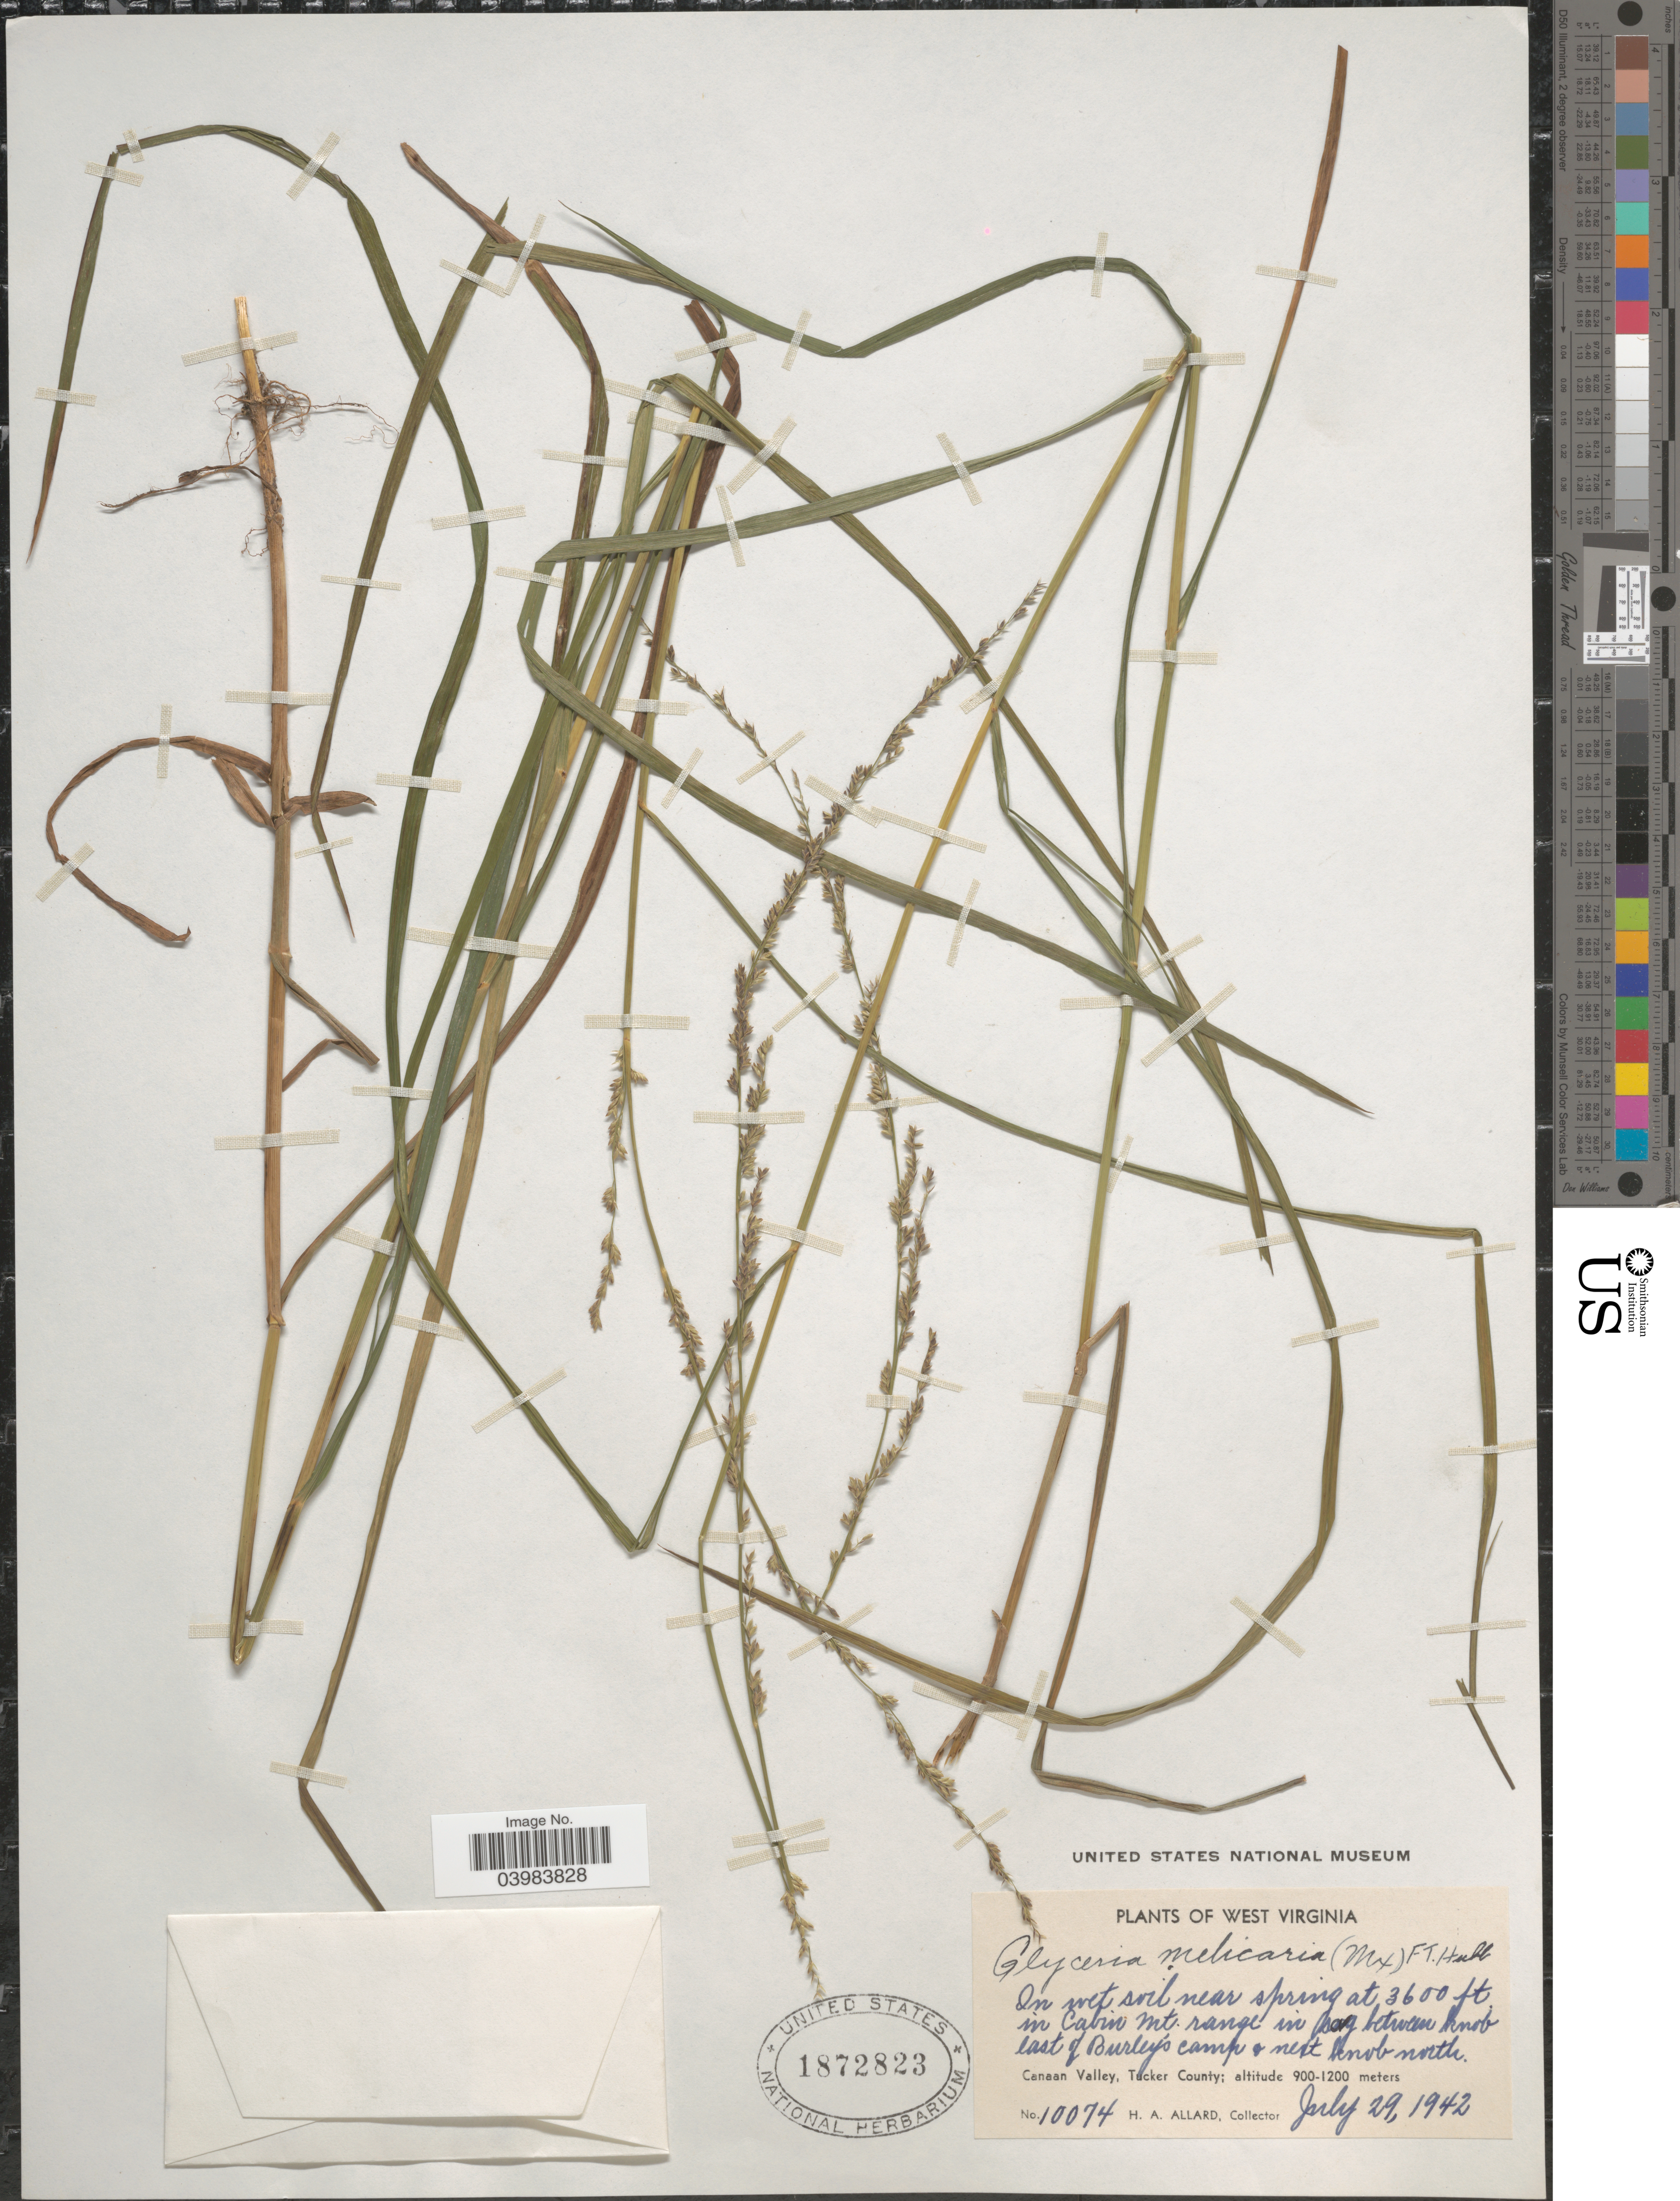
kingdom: Plantae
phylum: Tracheophyta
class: Liliopsida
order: Poales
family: Poaceae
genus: Glyceria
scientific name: Glyceria melicaria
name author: (Michx.) F.T. Hubb.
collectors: H. A. Allard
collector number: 10074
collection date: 1942-07-29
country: United States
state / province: West Virginia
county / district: Tucker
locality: Near spring at 3600 ft. in Cabin Mt. range in bog between knob east of Burley's camp + next knob north. Canaan Valley, Tucker County.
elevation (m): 900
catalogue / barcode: US 1872823